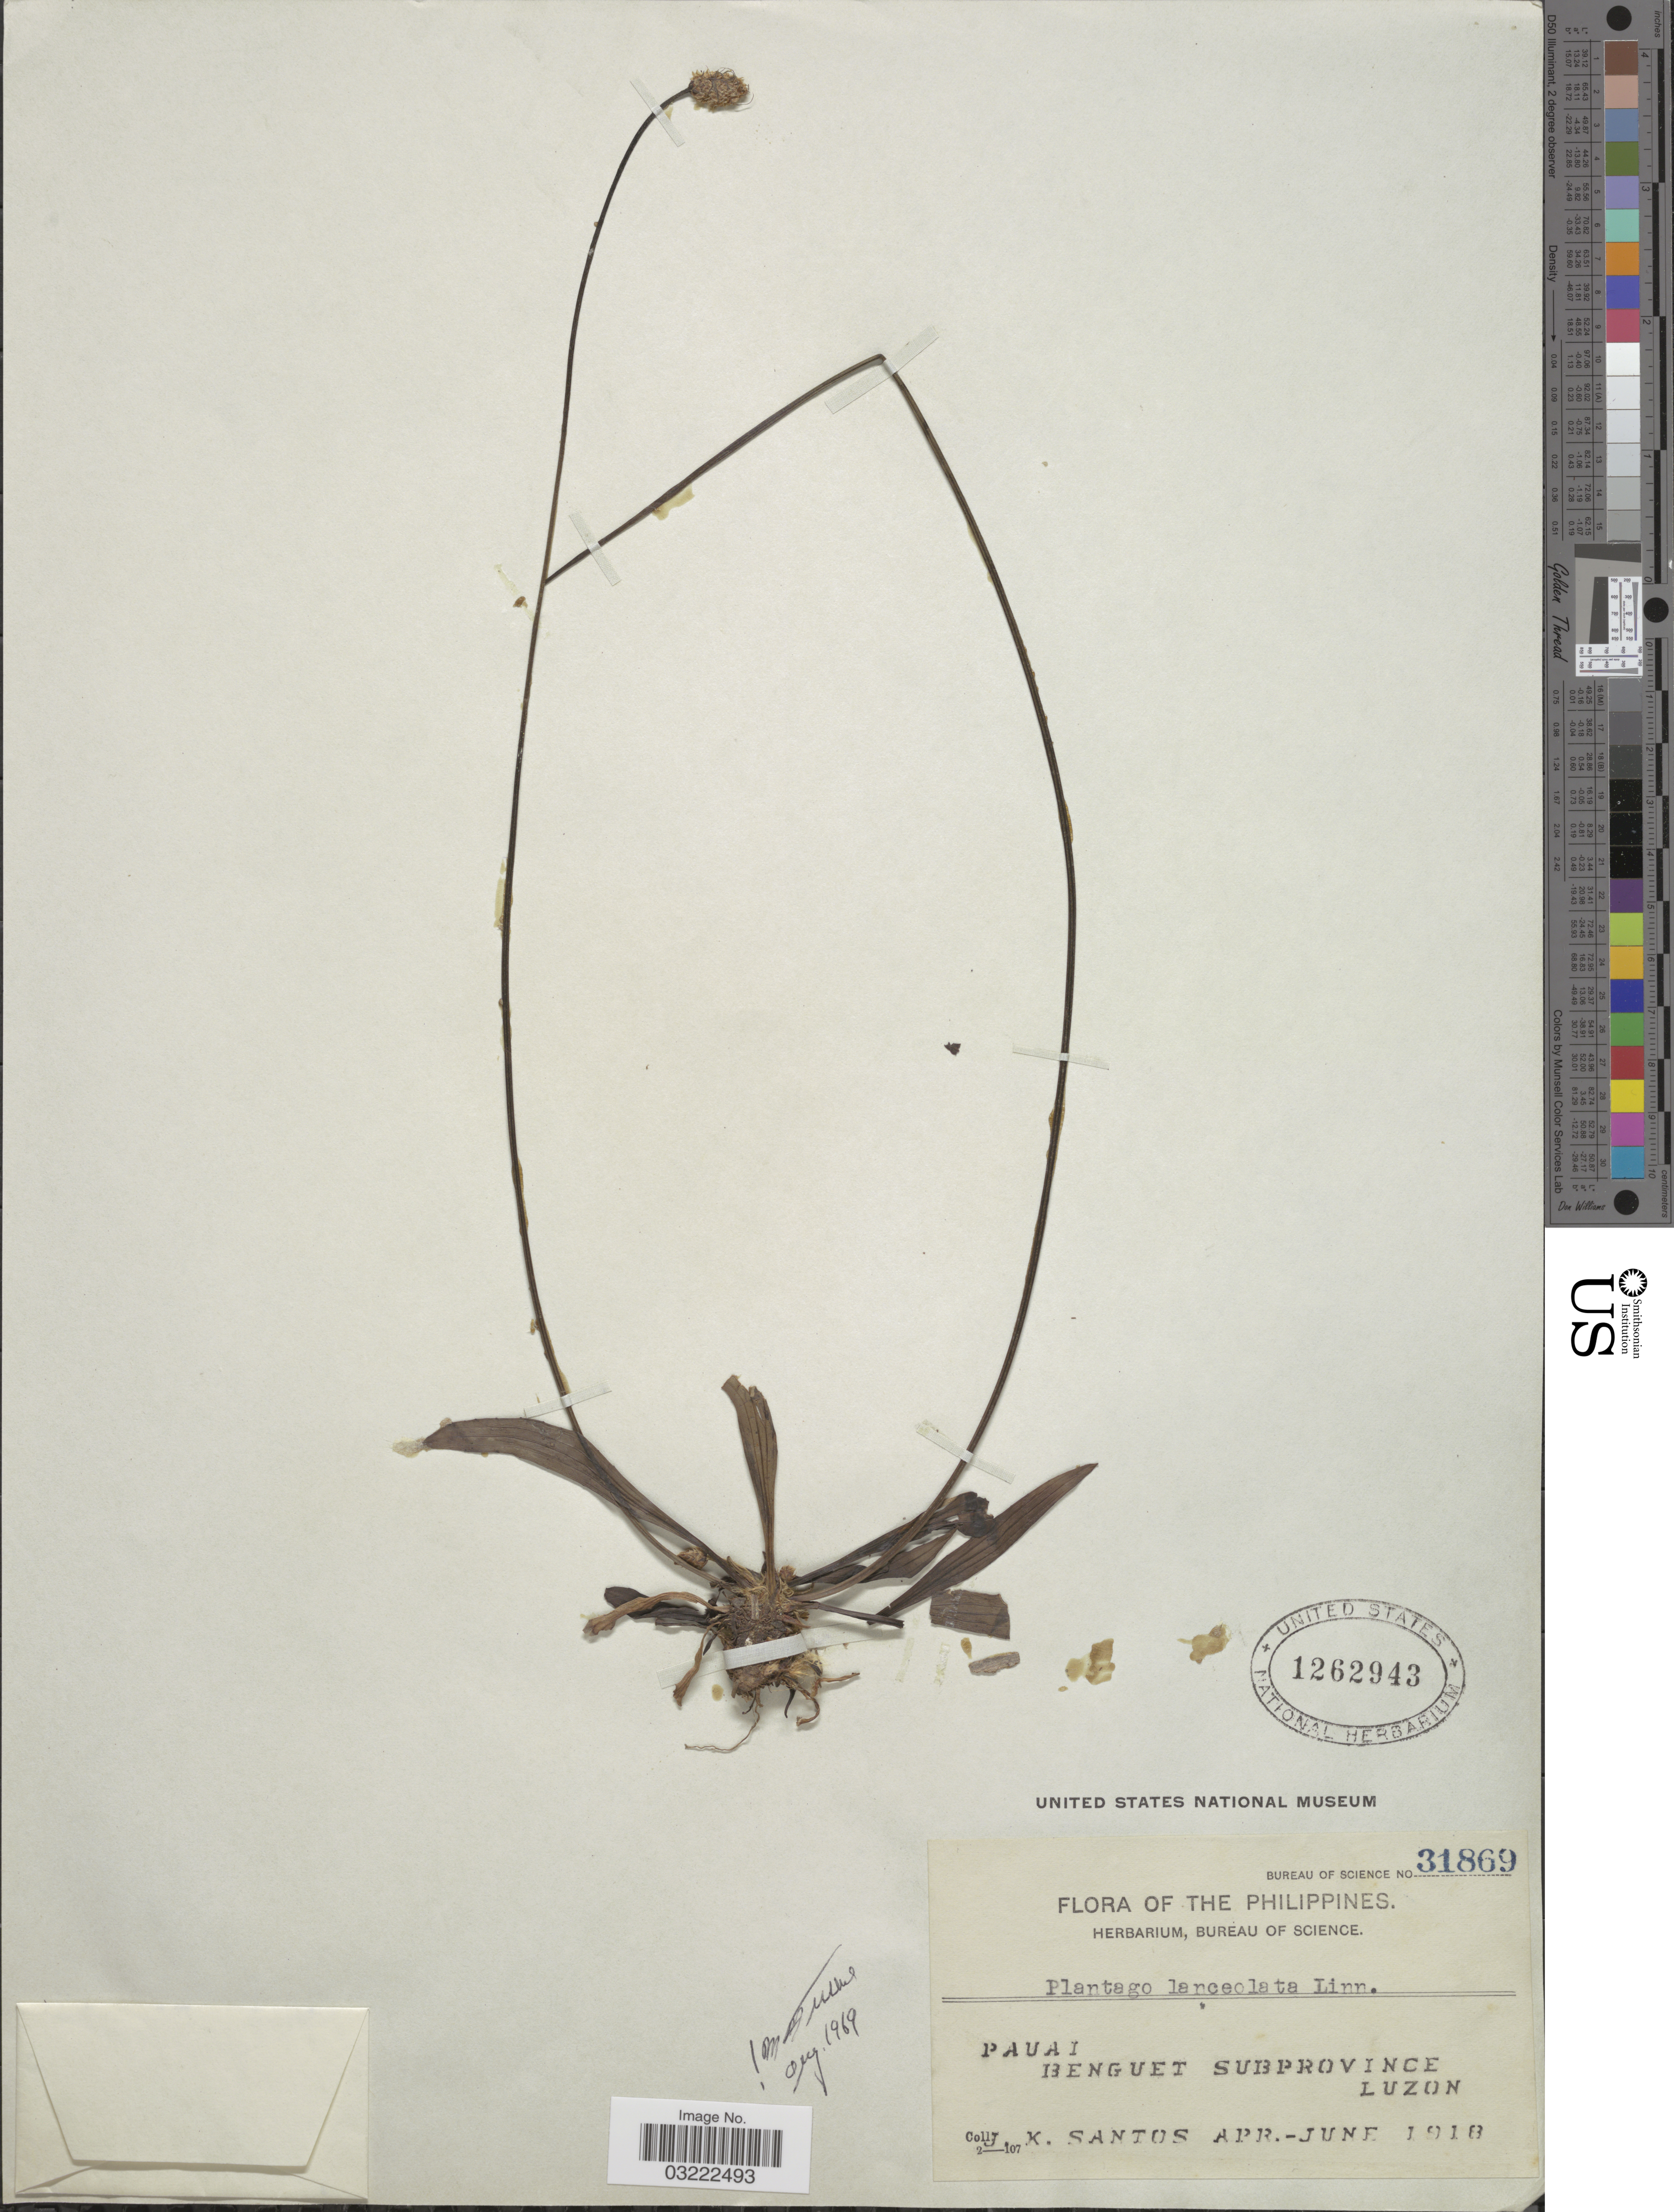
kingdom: Plantae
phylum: Tracheophyta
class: Magnoliopsida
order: Lamiales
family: Plantaginaceae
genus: Plantago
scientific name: Plantago lanceolata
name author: L.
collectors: J. K. Santos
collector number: Bureau of Science 31869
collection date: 1918-04/1918-06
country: Philippines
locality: Pauai, Benguet Subprovince, Luzon.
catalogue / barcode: US 1262943